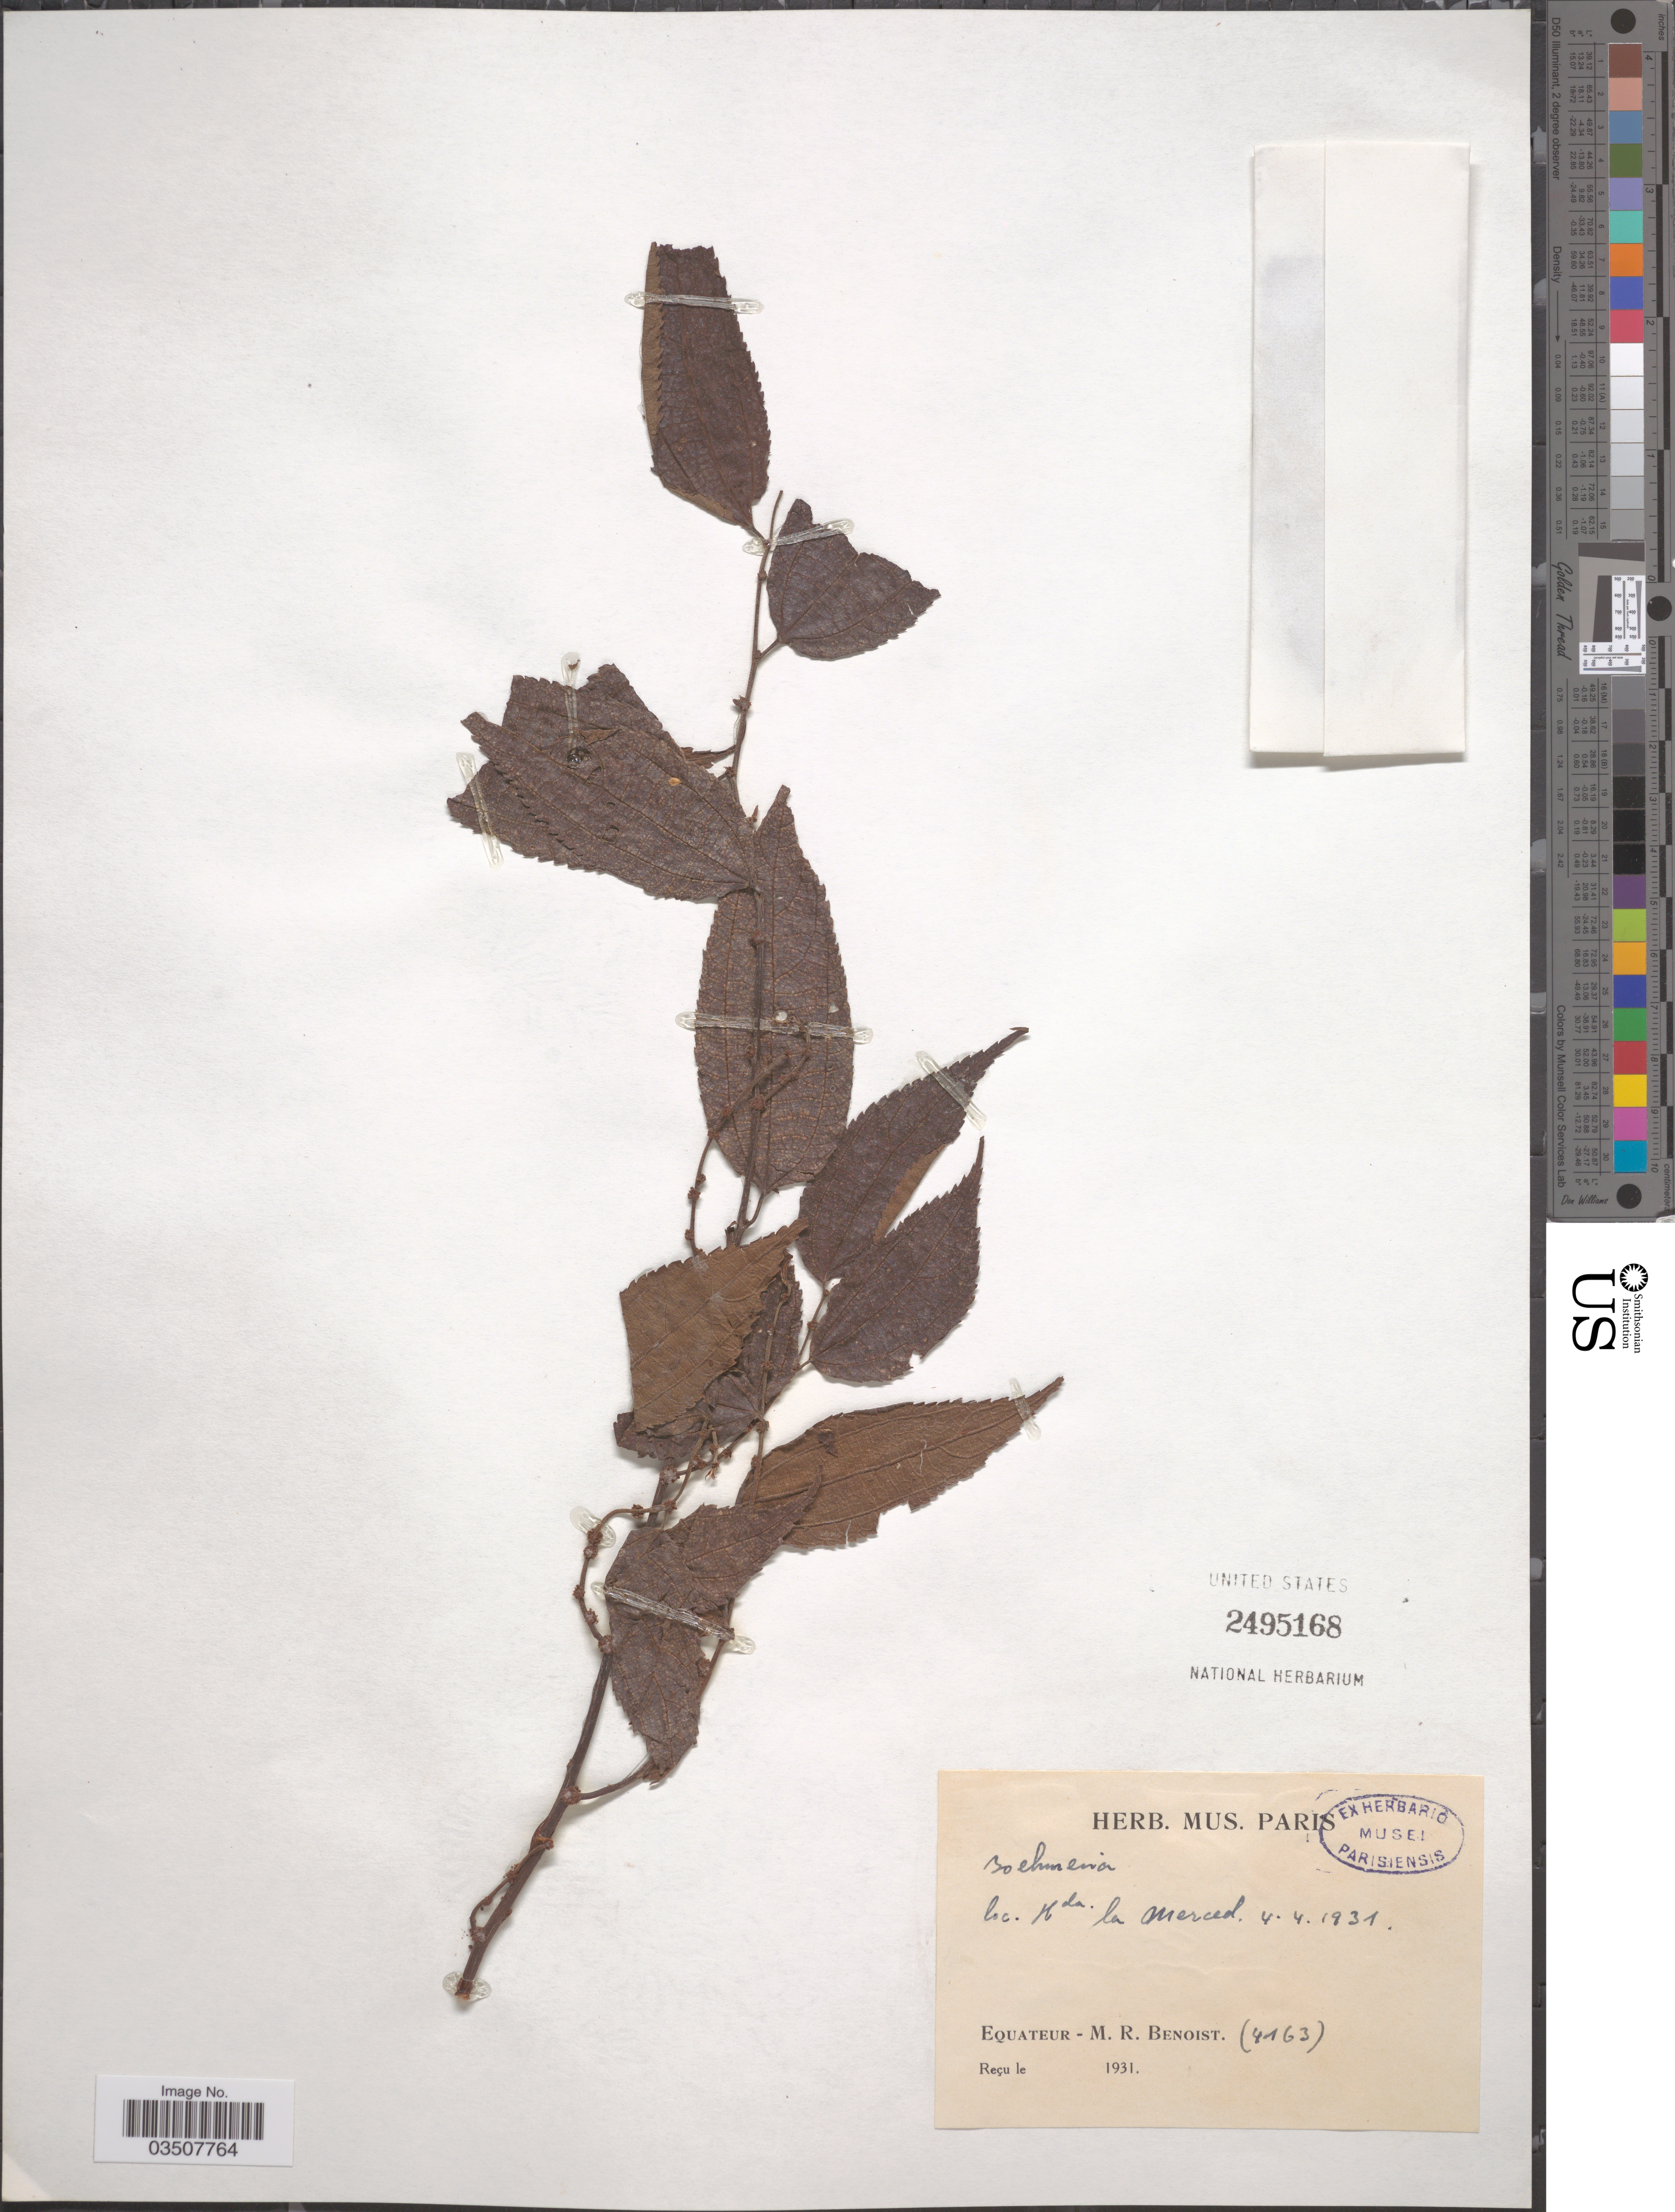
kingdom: Plantae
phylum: Tracheophyta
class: Magnoliopsida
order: Rosales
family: Urticaceae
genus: Boehmeria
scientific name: Boehmeria sp.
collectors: M. Benoist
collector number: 4163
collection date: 1931-04-04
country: Ecuador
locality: Hda. la Merced.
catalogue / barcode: US 2495168